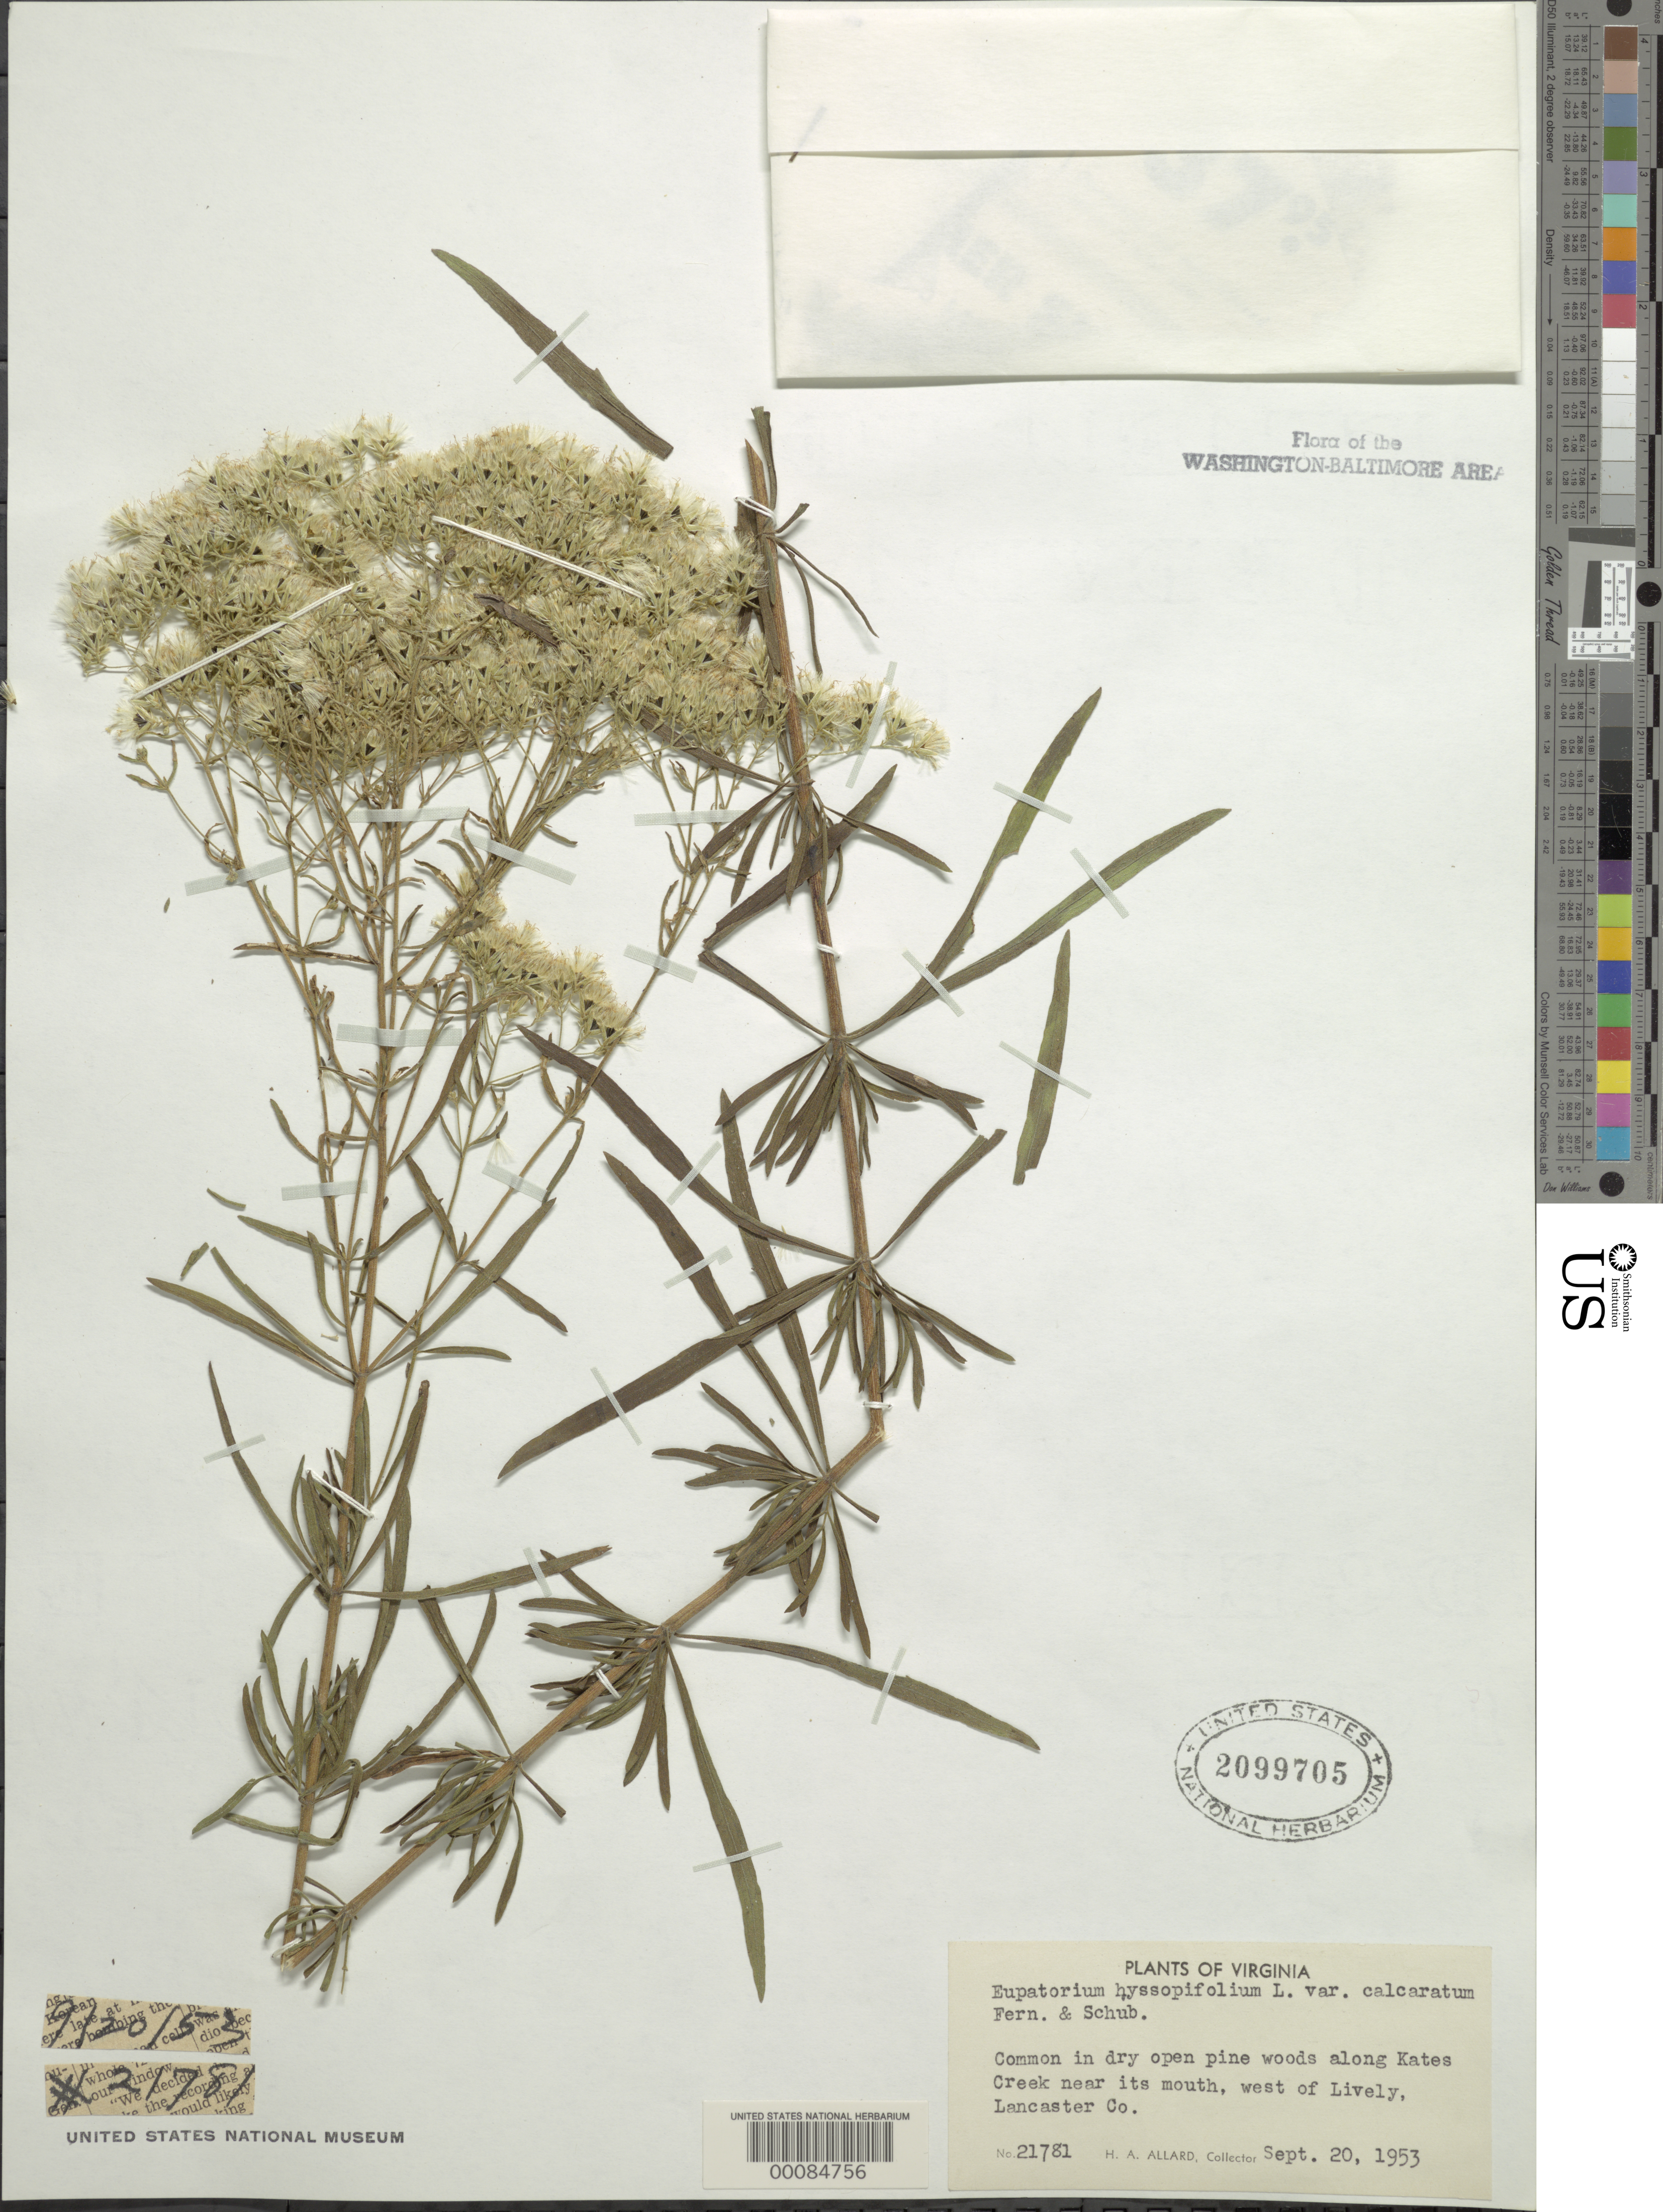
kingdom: Plantae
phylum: Tracheophyta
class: Magnoliopsida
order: Asterales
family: Asteraceae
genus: Eupatorium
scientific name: Eupatorium hyssopifolium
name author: L.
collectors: H. A. Allard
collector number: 21781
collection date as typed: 20 Sep 1953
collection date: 1953-09-20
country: United States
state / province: Virginia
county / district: Lancaster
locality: Kates Creek west of Lively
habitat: Dry open pine woods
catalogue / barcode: US 2099705